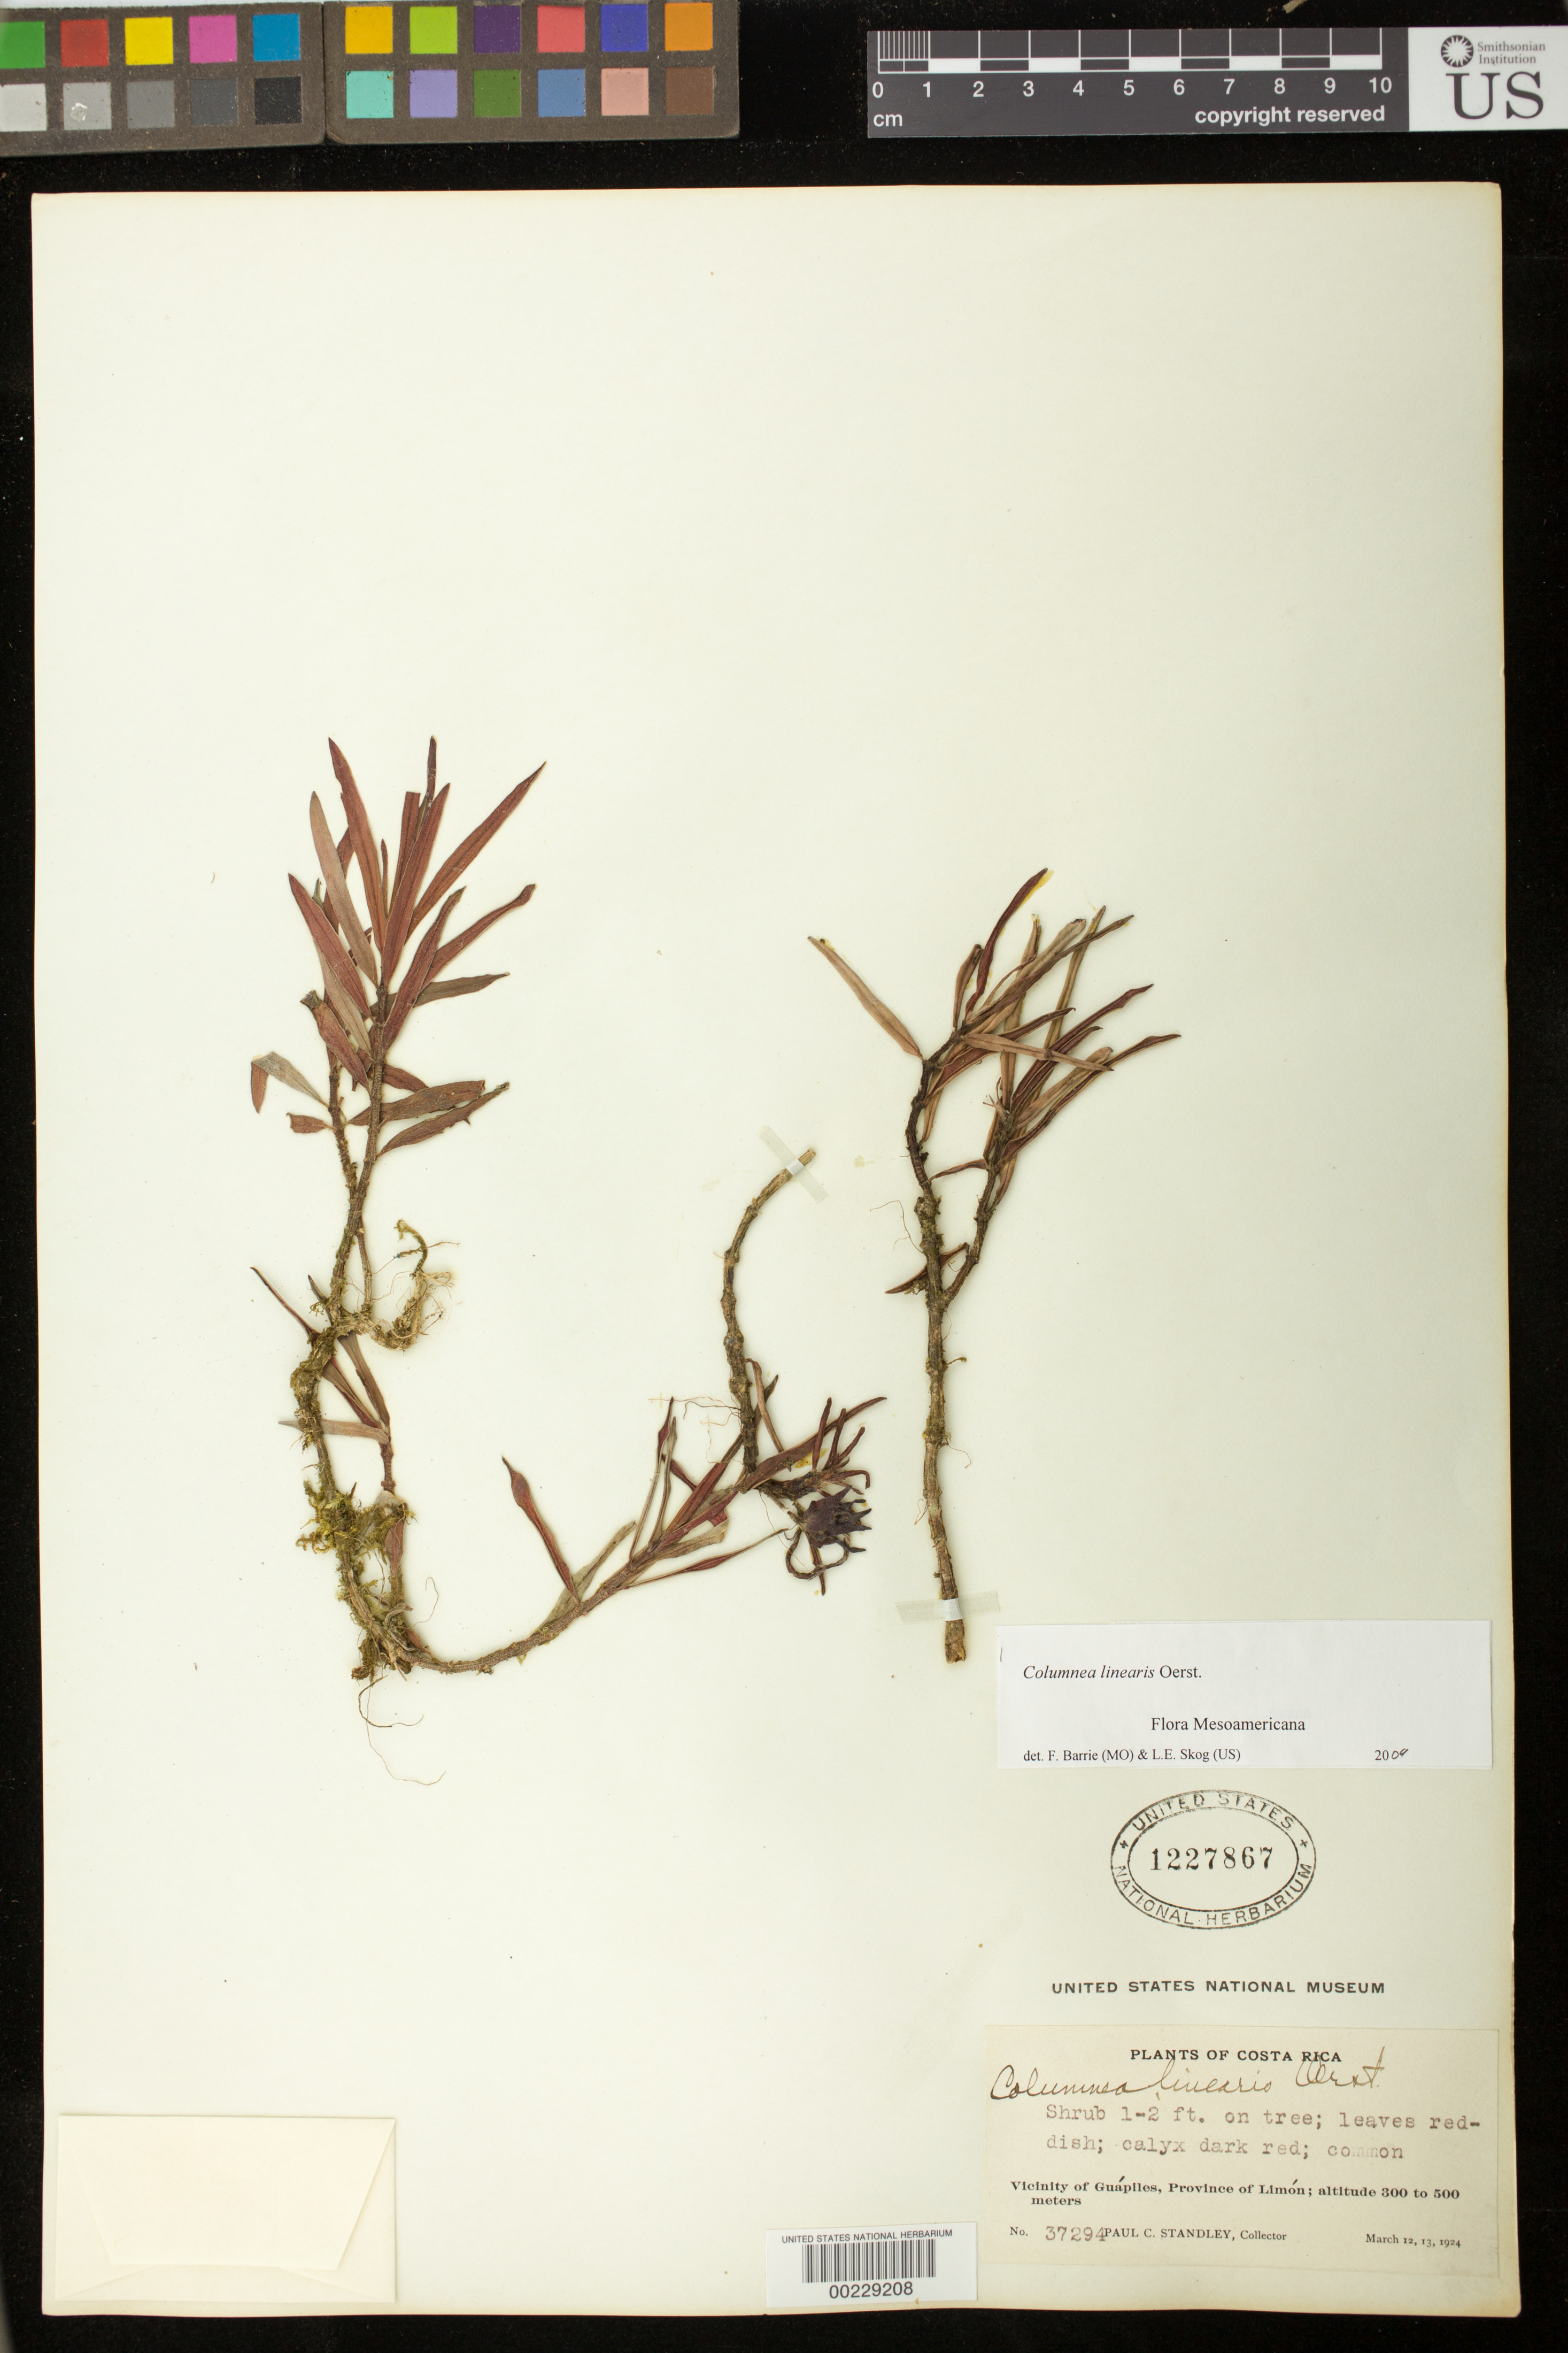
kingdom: Plantae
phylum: Tracheophyta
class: Magnoliopsida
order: Lamiales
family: Gesneriaceae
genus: Columnea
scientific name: Columnea linearis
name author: Oerst.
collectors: P. C. Standley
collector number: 37294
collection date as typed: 12-13 Mar 1924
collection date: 1924-03-12/1924-03-13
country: Costa Rica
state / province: Limón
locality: Vicinity of Guapiles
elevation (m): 300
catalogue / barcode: US 1227867